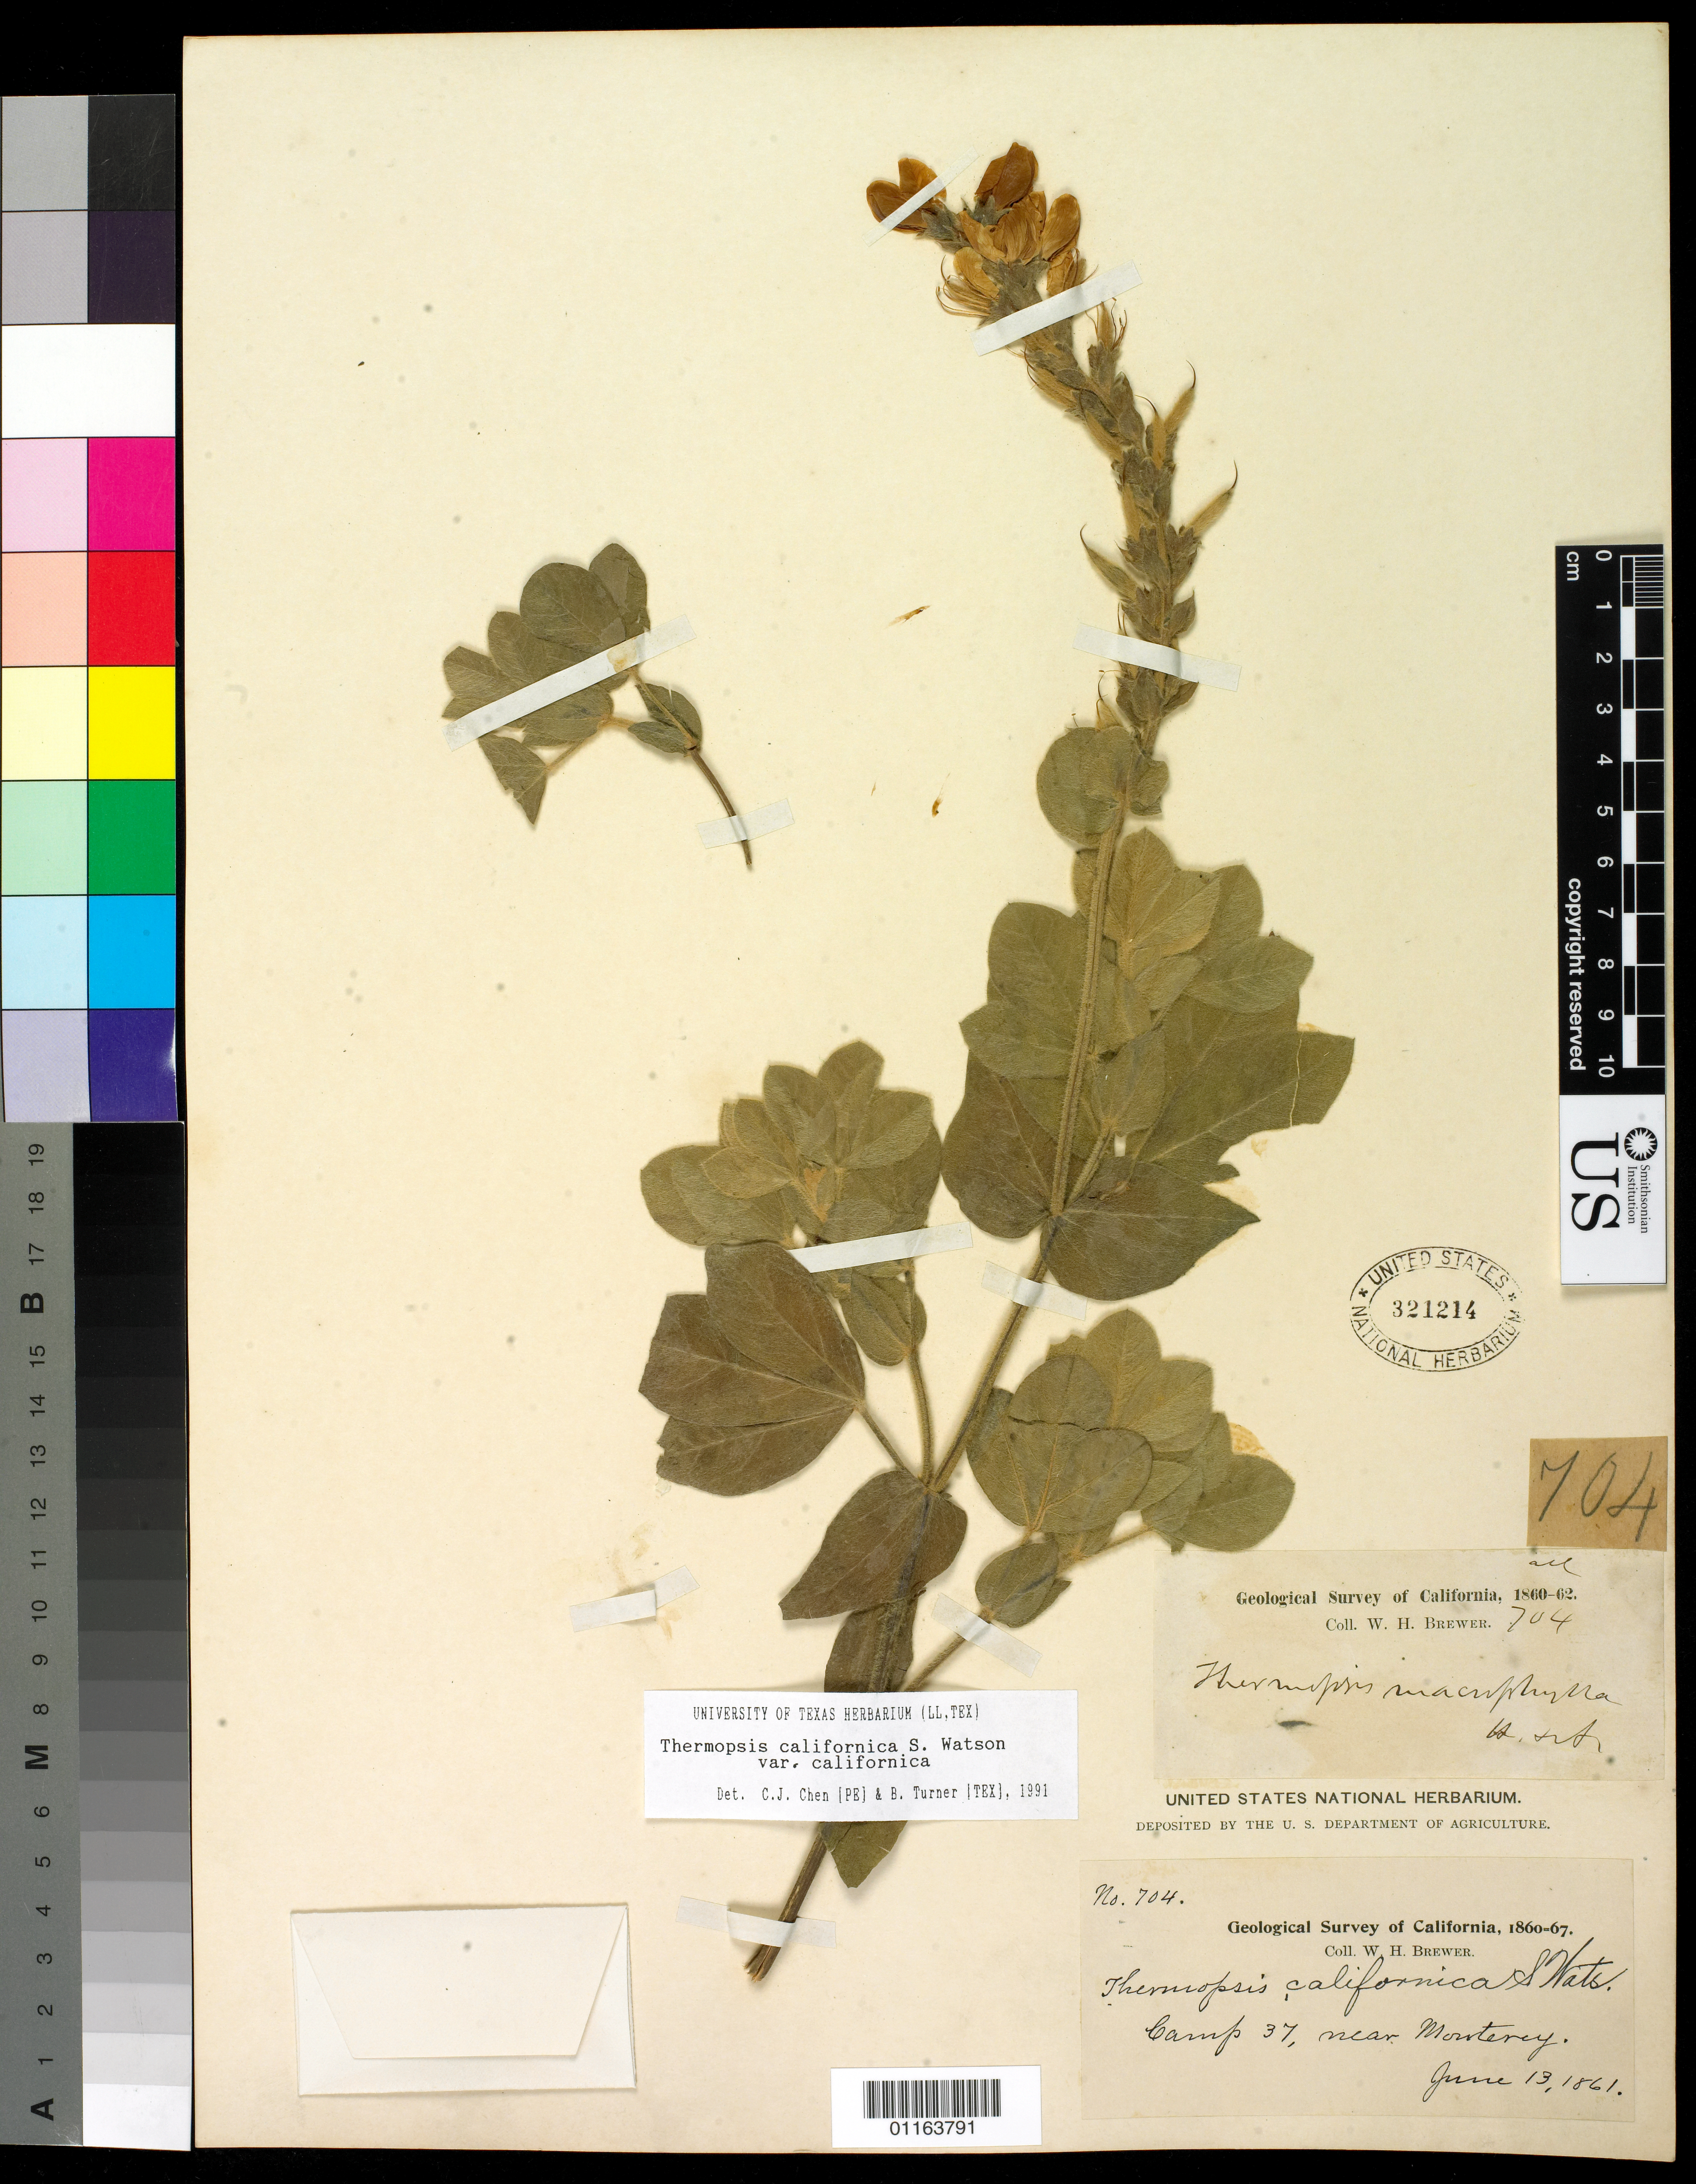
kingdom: Plantae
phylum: Tracheophyta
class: Magnoliopsida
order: Fabales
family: Fabaceae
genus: Thermopsis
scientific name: Thermopsis californica var. californica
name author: S. Watson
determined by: Turner, B.; Chen, J.-C.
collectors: W. H. Brewer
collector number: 704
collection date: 1861-06-13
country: United States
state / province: California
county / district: Monterey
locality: Camp 37, near Monterey.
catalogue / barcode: US 321214